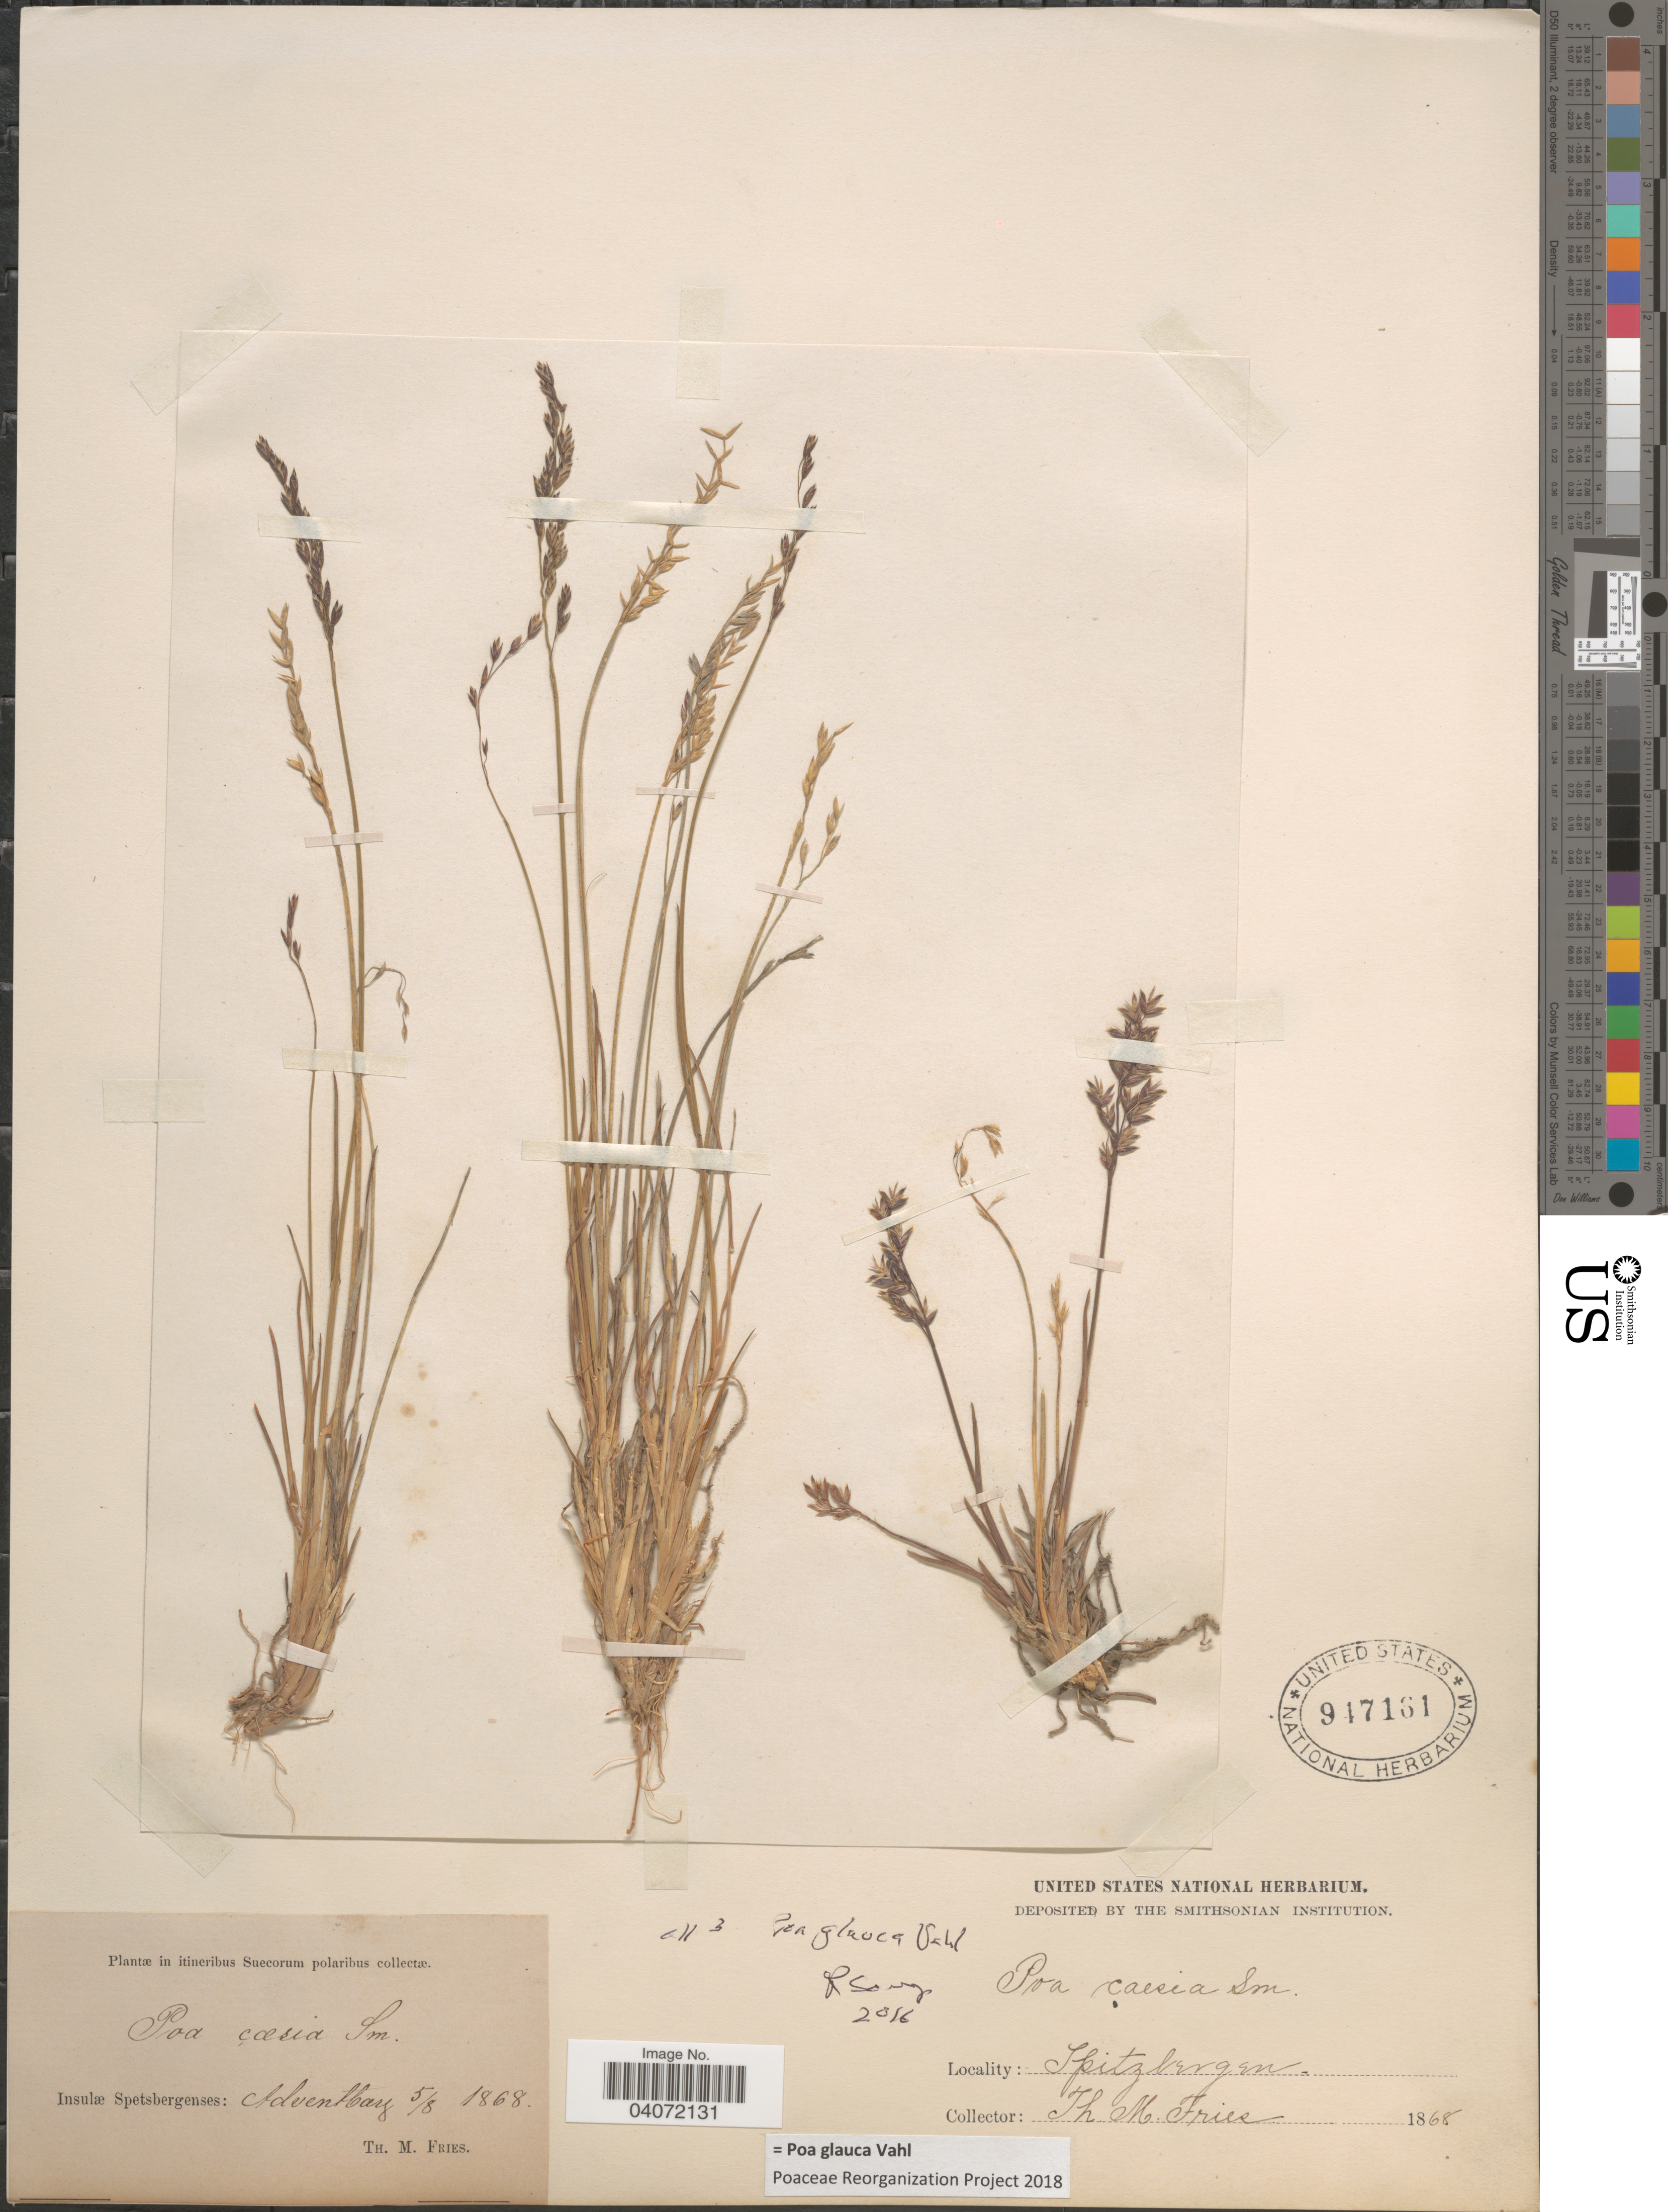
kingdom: Plantae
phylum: Tracheophyta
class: Liliopsida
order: Poales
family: Poaceae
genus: Poa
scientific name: Poa glauca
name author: Vahl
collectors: T. Fries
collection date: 1868-08-05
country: Norway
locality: In itinreribus Suecorum polaribu. Insulæ Spetsbergenses: Adventbay.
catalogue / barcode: US 947161